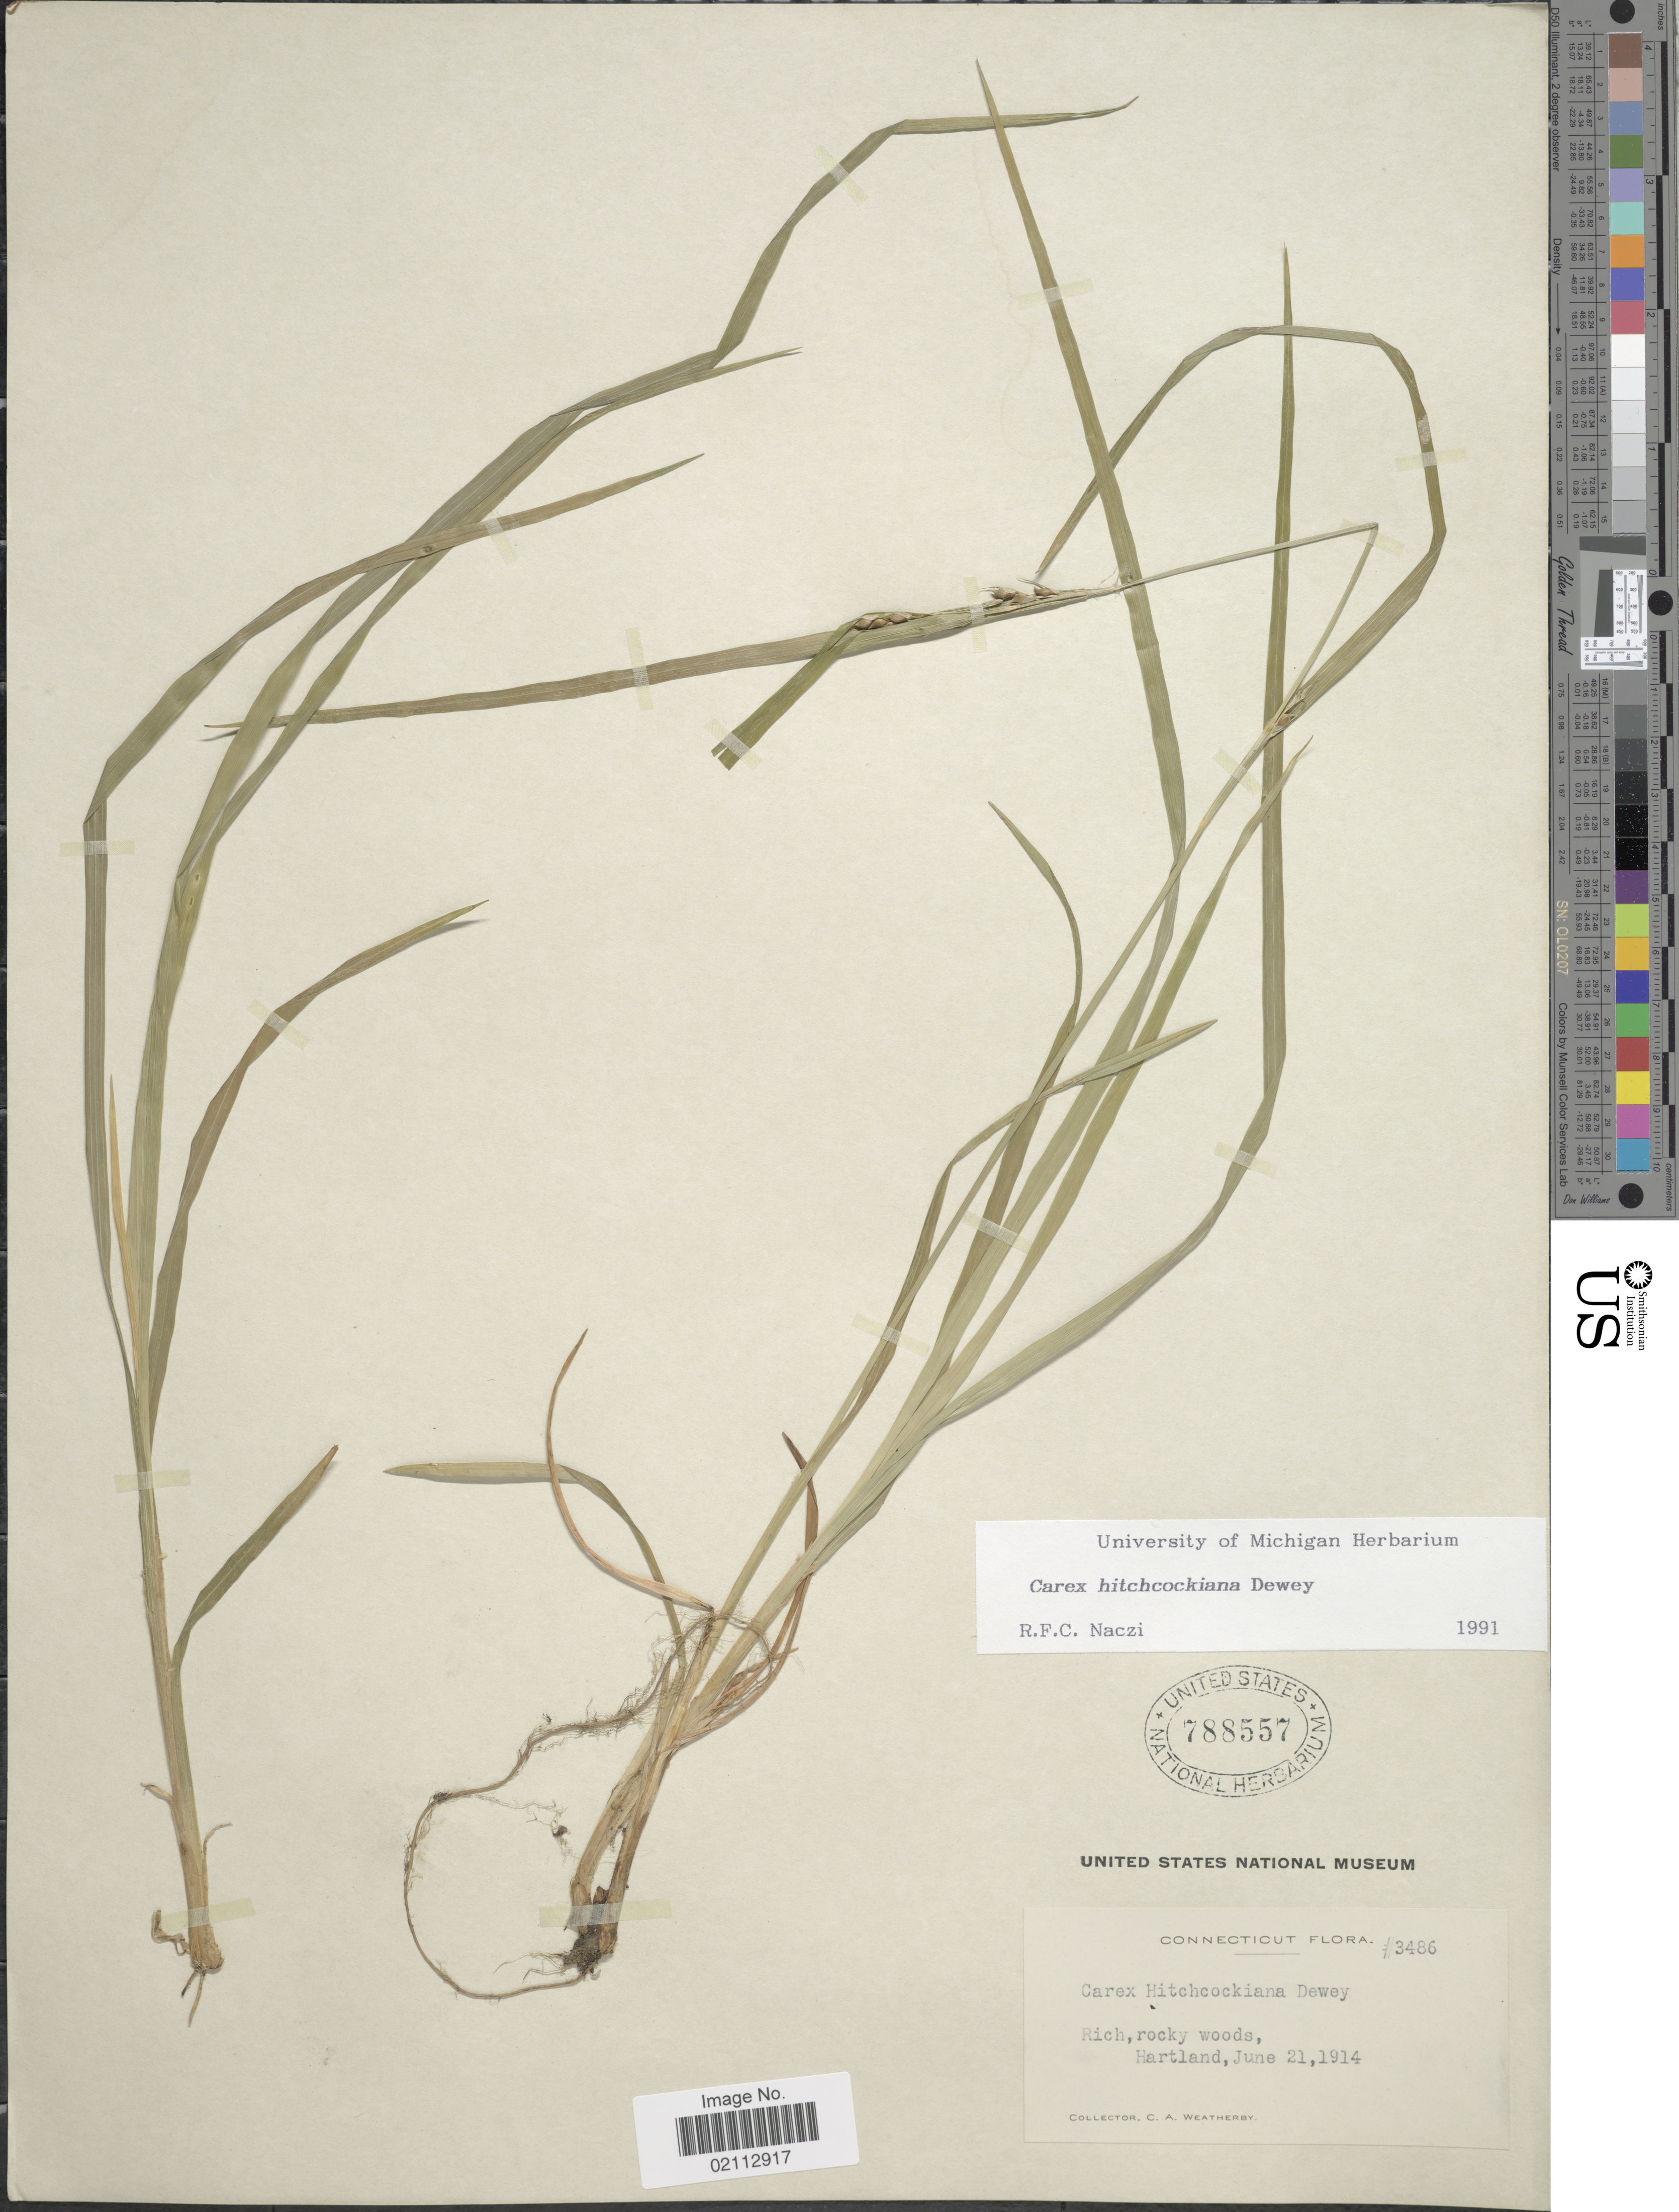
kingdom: Plantae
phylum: Tracheophyta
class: Liliopsida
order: Poales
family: Cyperaceae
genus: Carex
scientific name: Carex hitchcockiana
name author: Dewey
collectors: C. A. Weatherby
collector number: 3486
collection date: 1914-06-21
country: United States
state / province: Connecticut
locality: Rich, rocky woods, Hartland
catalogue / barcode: US 788557